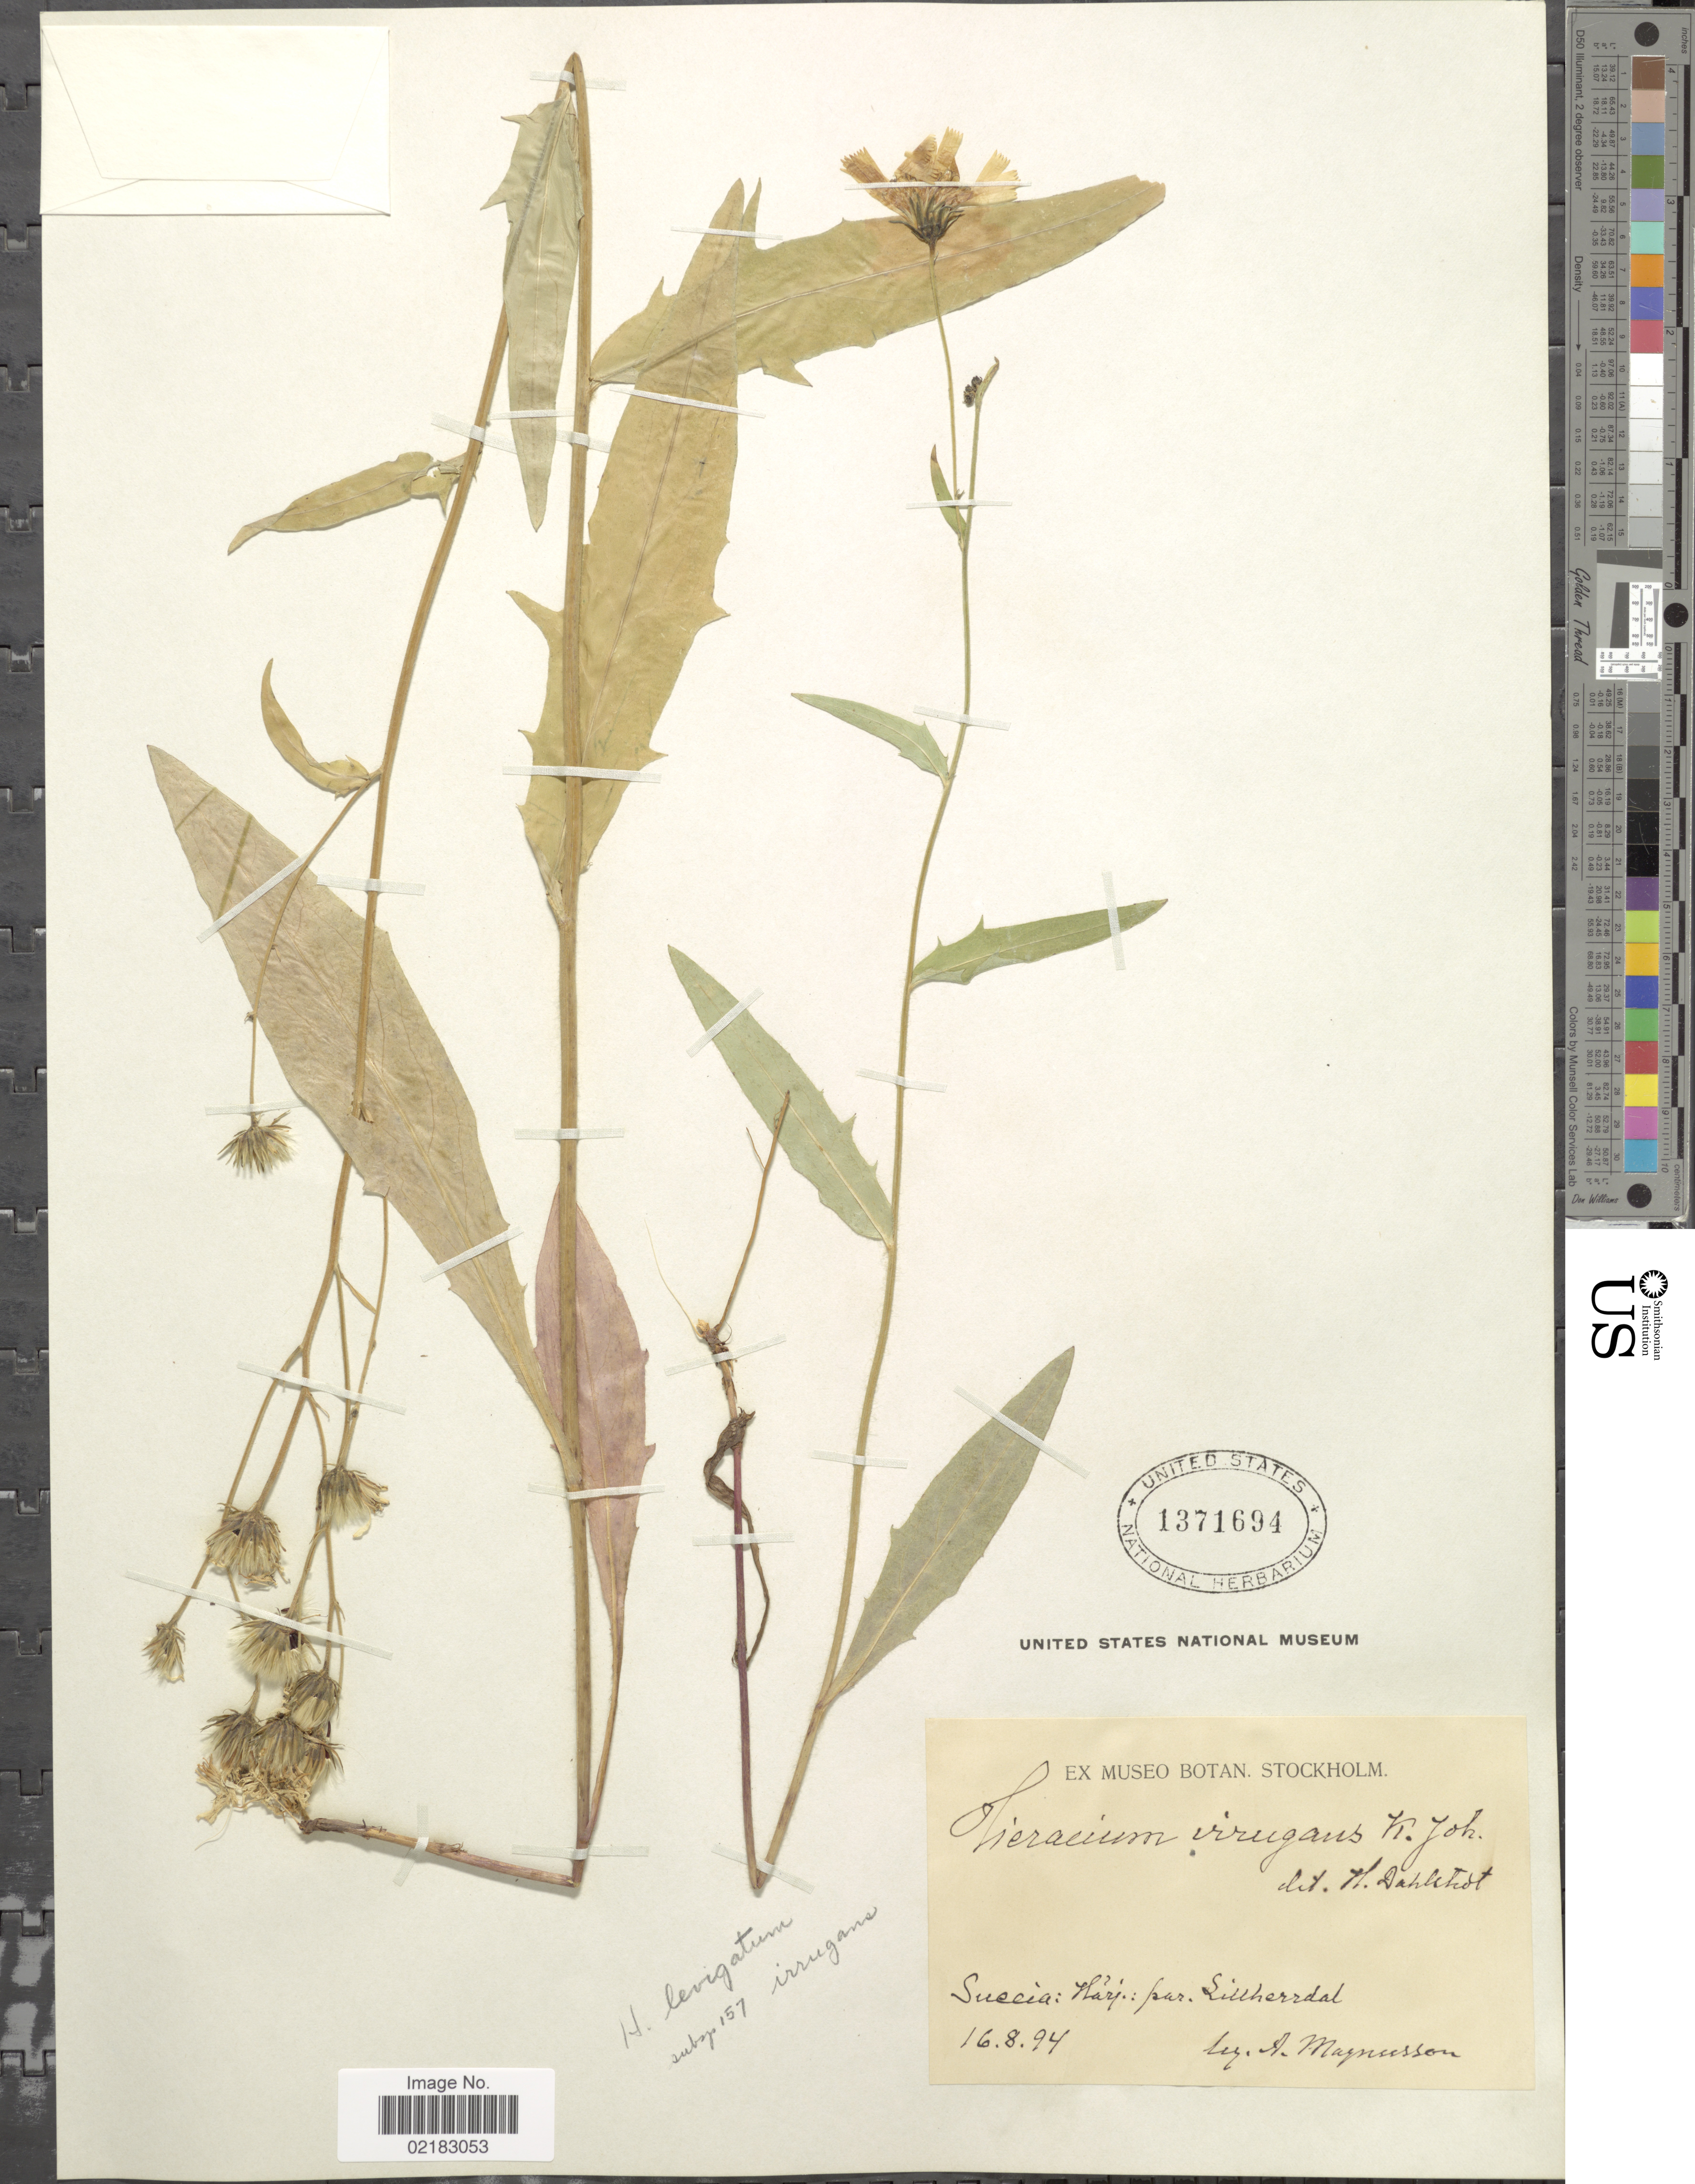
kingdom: Plantae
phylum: Tracheophyta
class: Magnoliopsida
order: Asterales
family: Asteraceae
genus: Hieracium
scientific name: Hieracium laevigatum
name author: Willd.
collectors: A. Magnusson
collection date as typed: Transcribed d/m/y: 16/8/94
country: Sweden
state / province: Stockholm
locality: Suecia, Harj, par, Lillherrdal [ = Lillhärdal].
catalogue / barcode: US 1371694